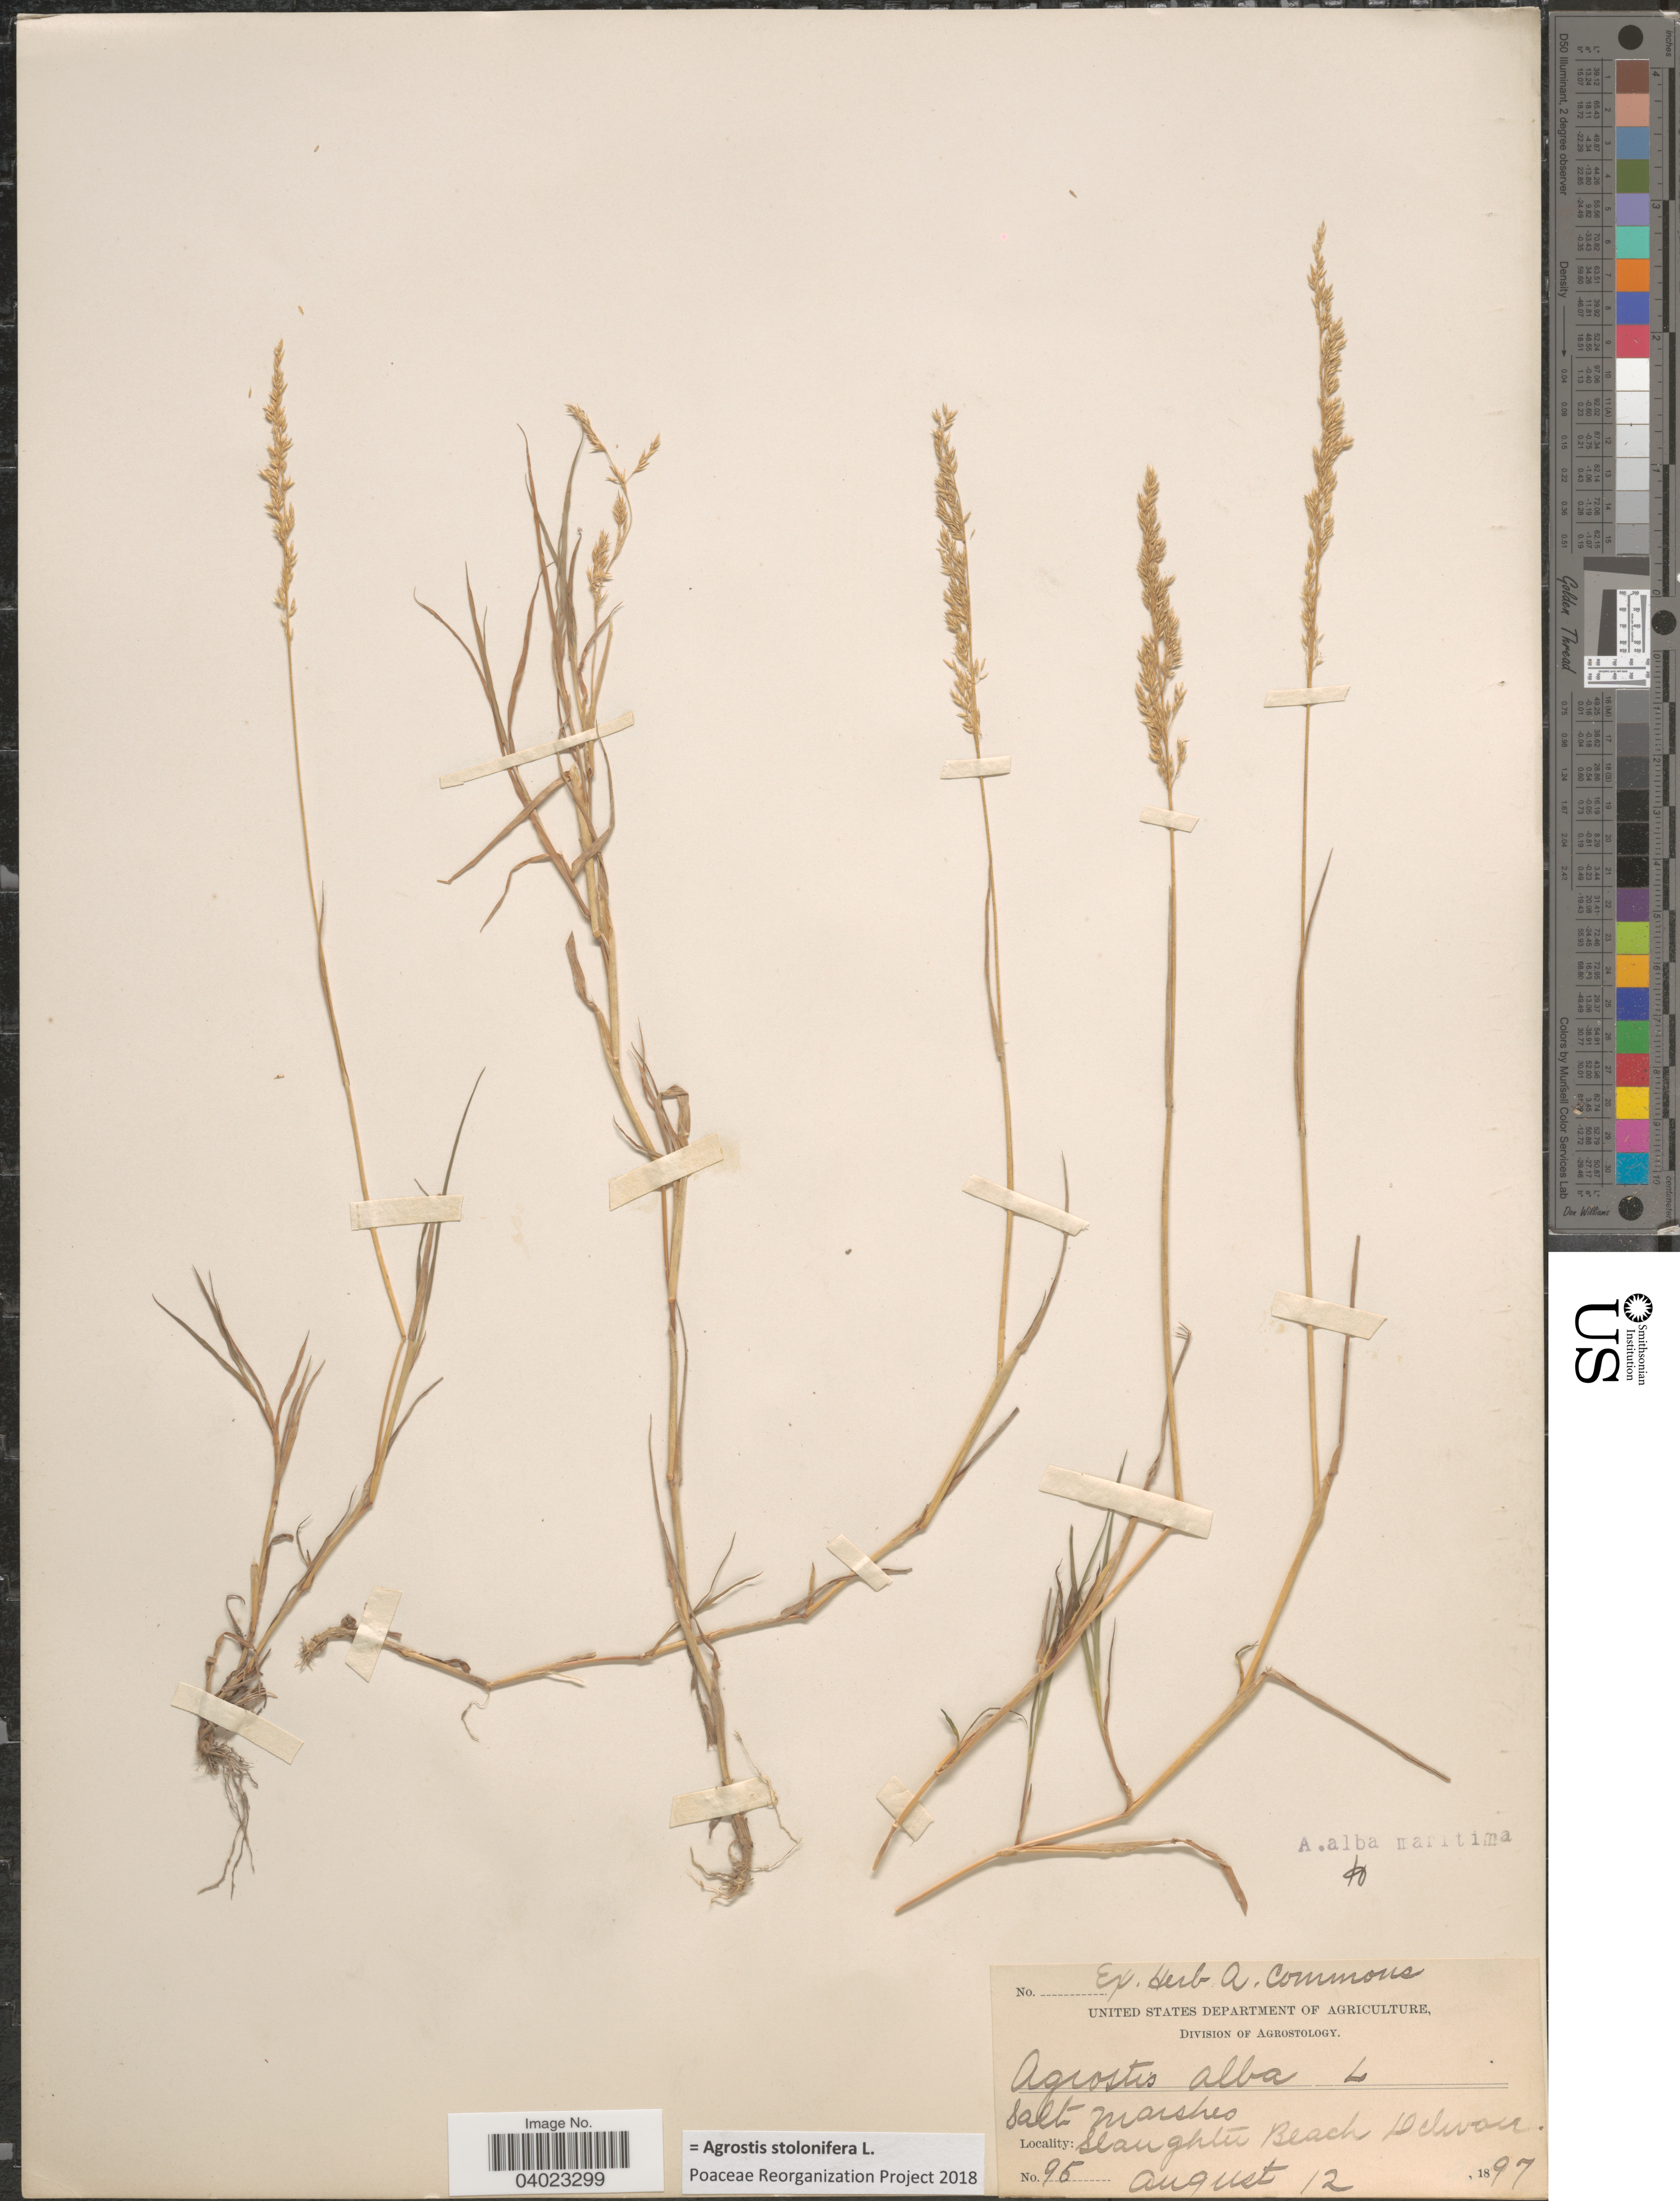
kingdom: Plantae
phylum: Tracheophyta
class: Liliopsida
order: Poales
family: Poaceae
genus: Agrostis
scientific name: Agrostis stolonifera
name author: L.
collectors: ex herb. A. Commons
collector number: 95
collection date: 1897-08-12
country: United States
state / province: Delaware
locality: Slaughter Beach.